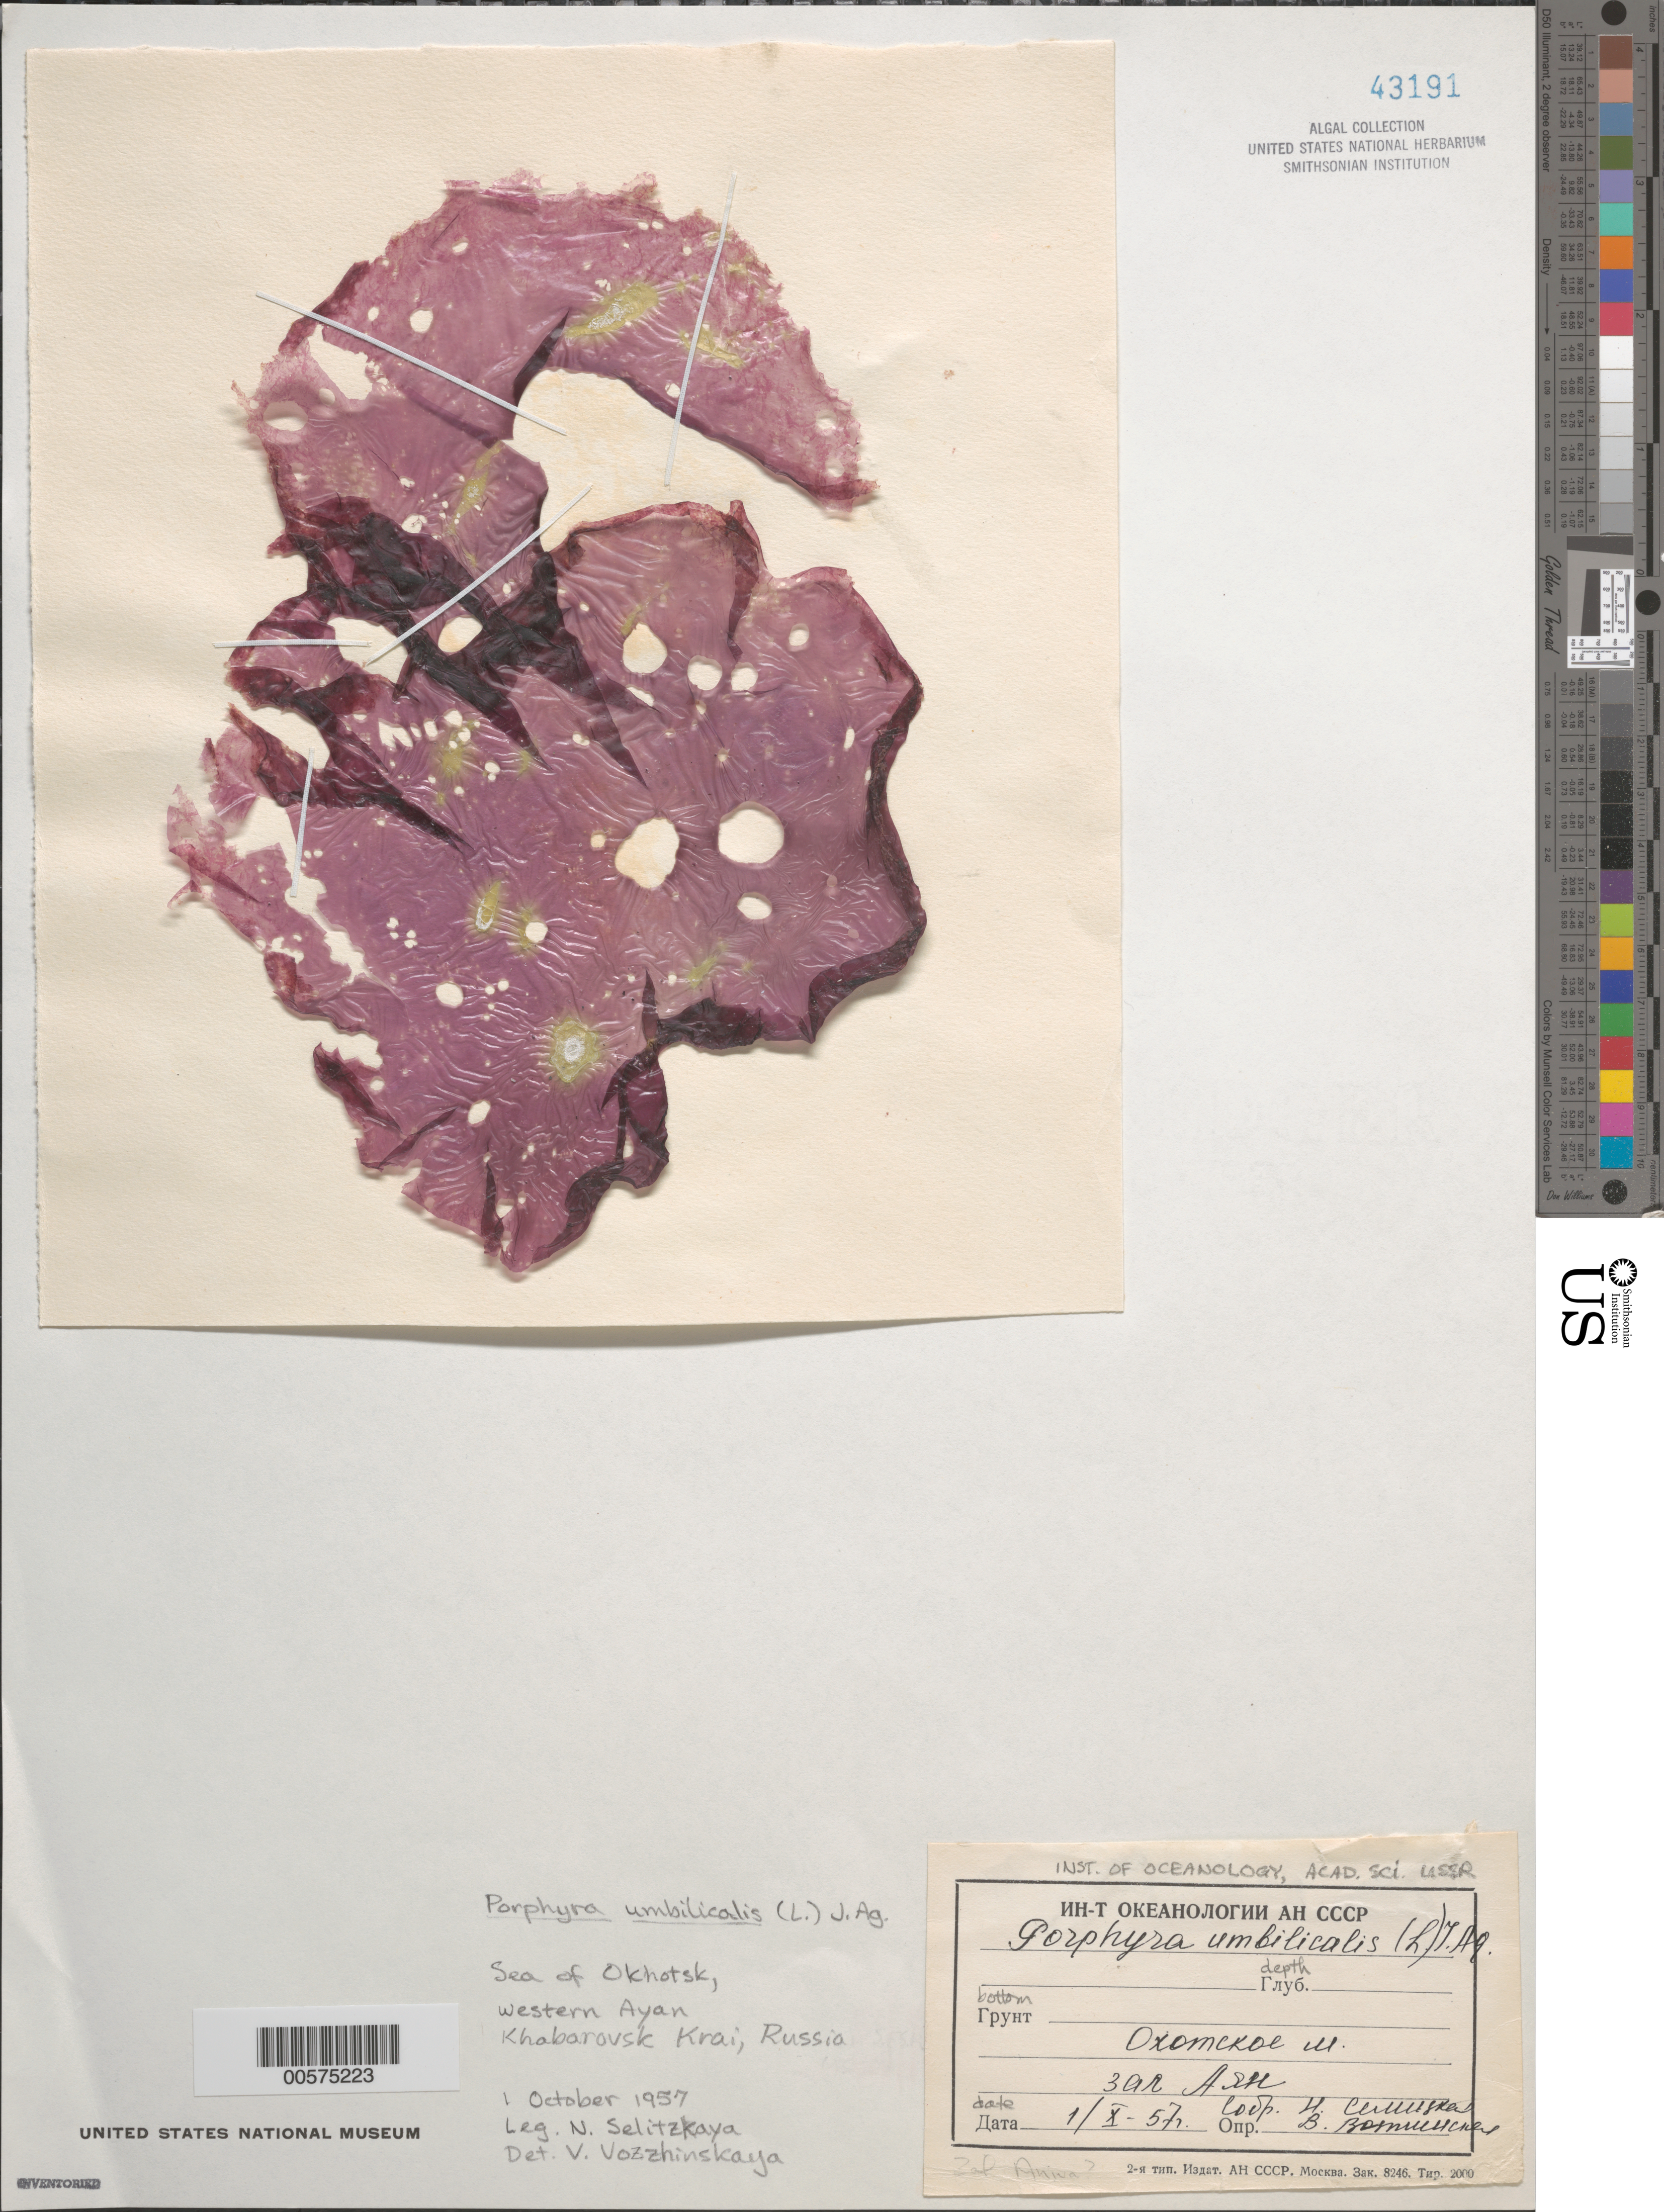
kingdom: Plantae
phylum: Rhodophyta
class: Bangiophyceae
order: Bangiales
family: Bangiaceae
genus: Porphyra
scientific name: Porphyra umbilicalis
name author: Kütz.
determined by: Vozzhinskaya, V.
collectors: N. Selitzkaya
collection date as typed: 01 Oct 1957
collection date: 1957-10-01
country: Russian Federation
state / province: Khabarovsk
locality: Sea of Okhotsk, western Ayan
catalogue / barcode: US 43191